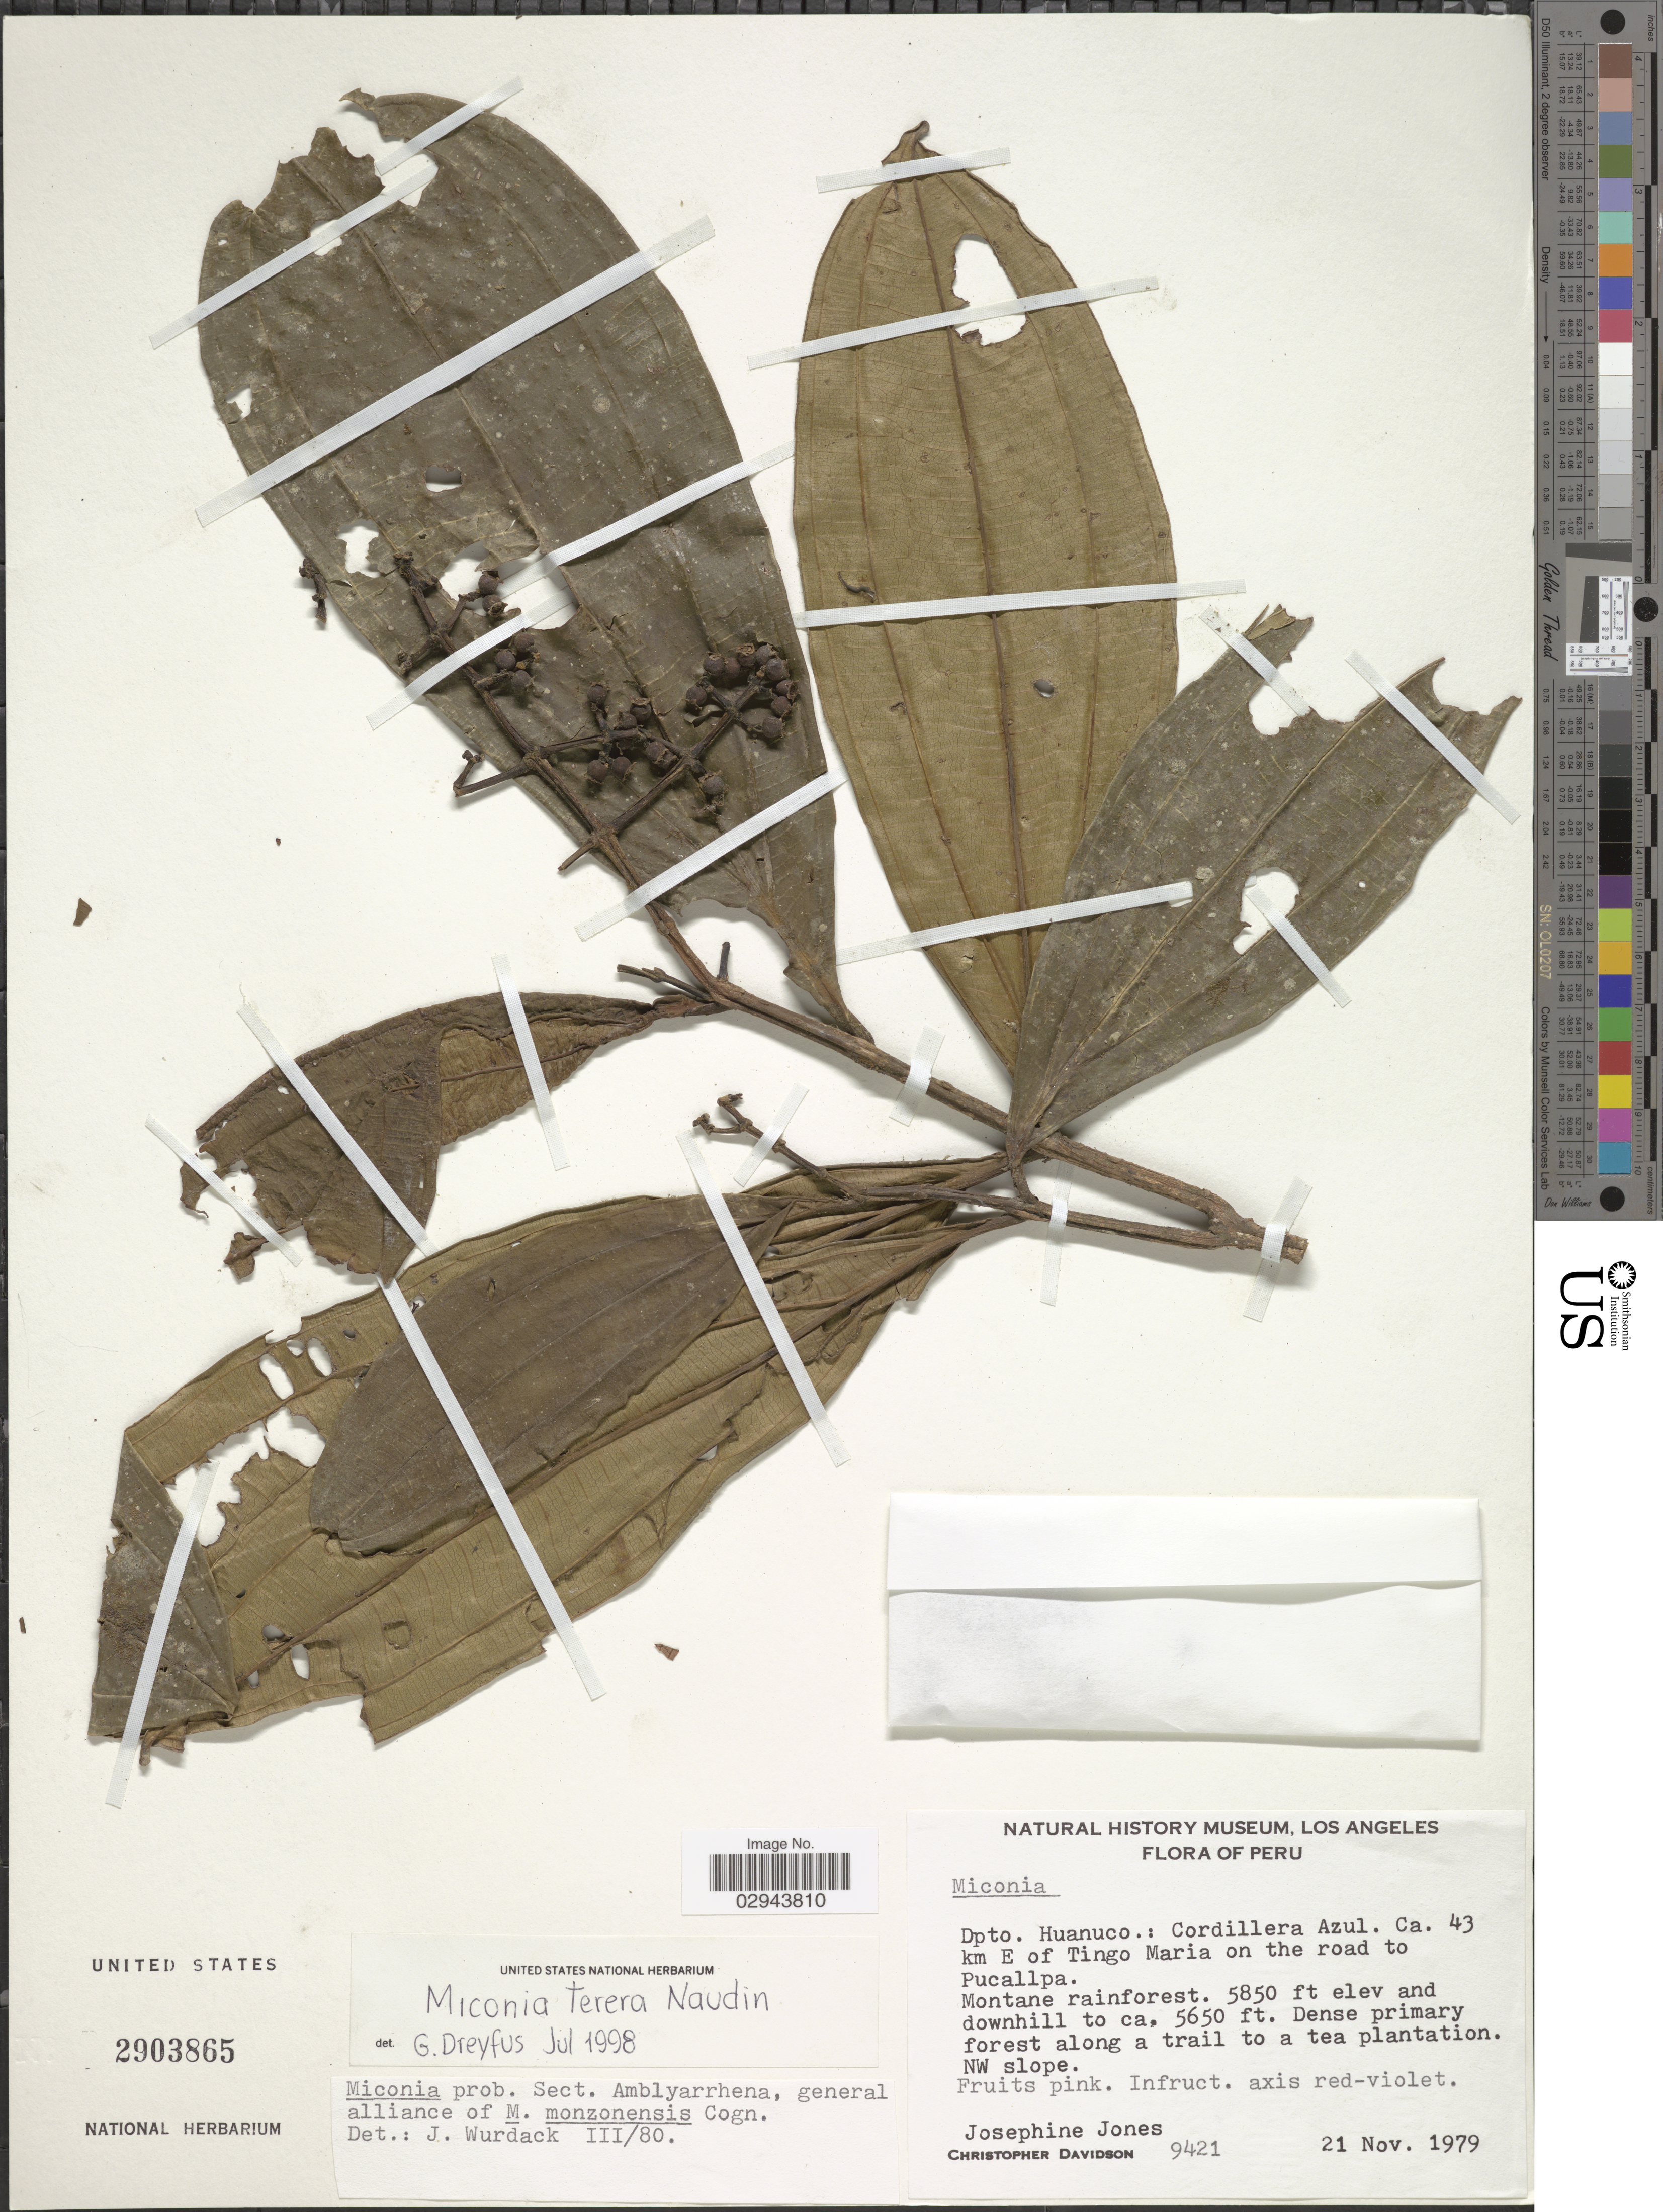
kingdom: Plantae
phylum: Tracheophyta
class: Magnoliopsida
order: Myrtales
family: Melastomataceae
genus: Miconia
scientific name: Miconia terera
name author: Naudin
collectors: J. Jones & C. Davidson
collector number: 9421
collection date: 1979-11-21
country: Peru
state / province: Huánuco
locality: Dpto. Huanuco.: Cordillera Azul. Ca. 43 km E of Tingo Maria on the road to Pucallpa. Along a trail to a tea plantation. NW slope.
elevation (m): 1722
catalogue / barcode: US 2903865